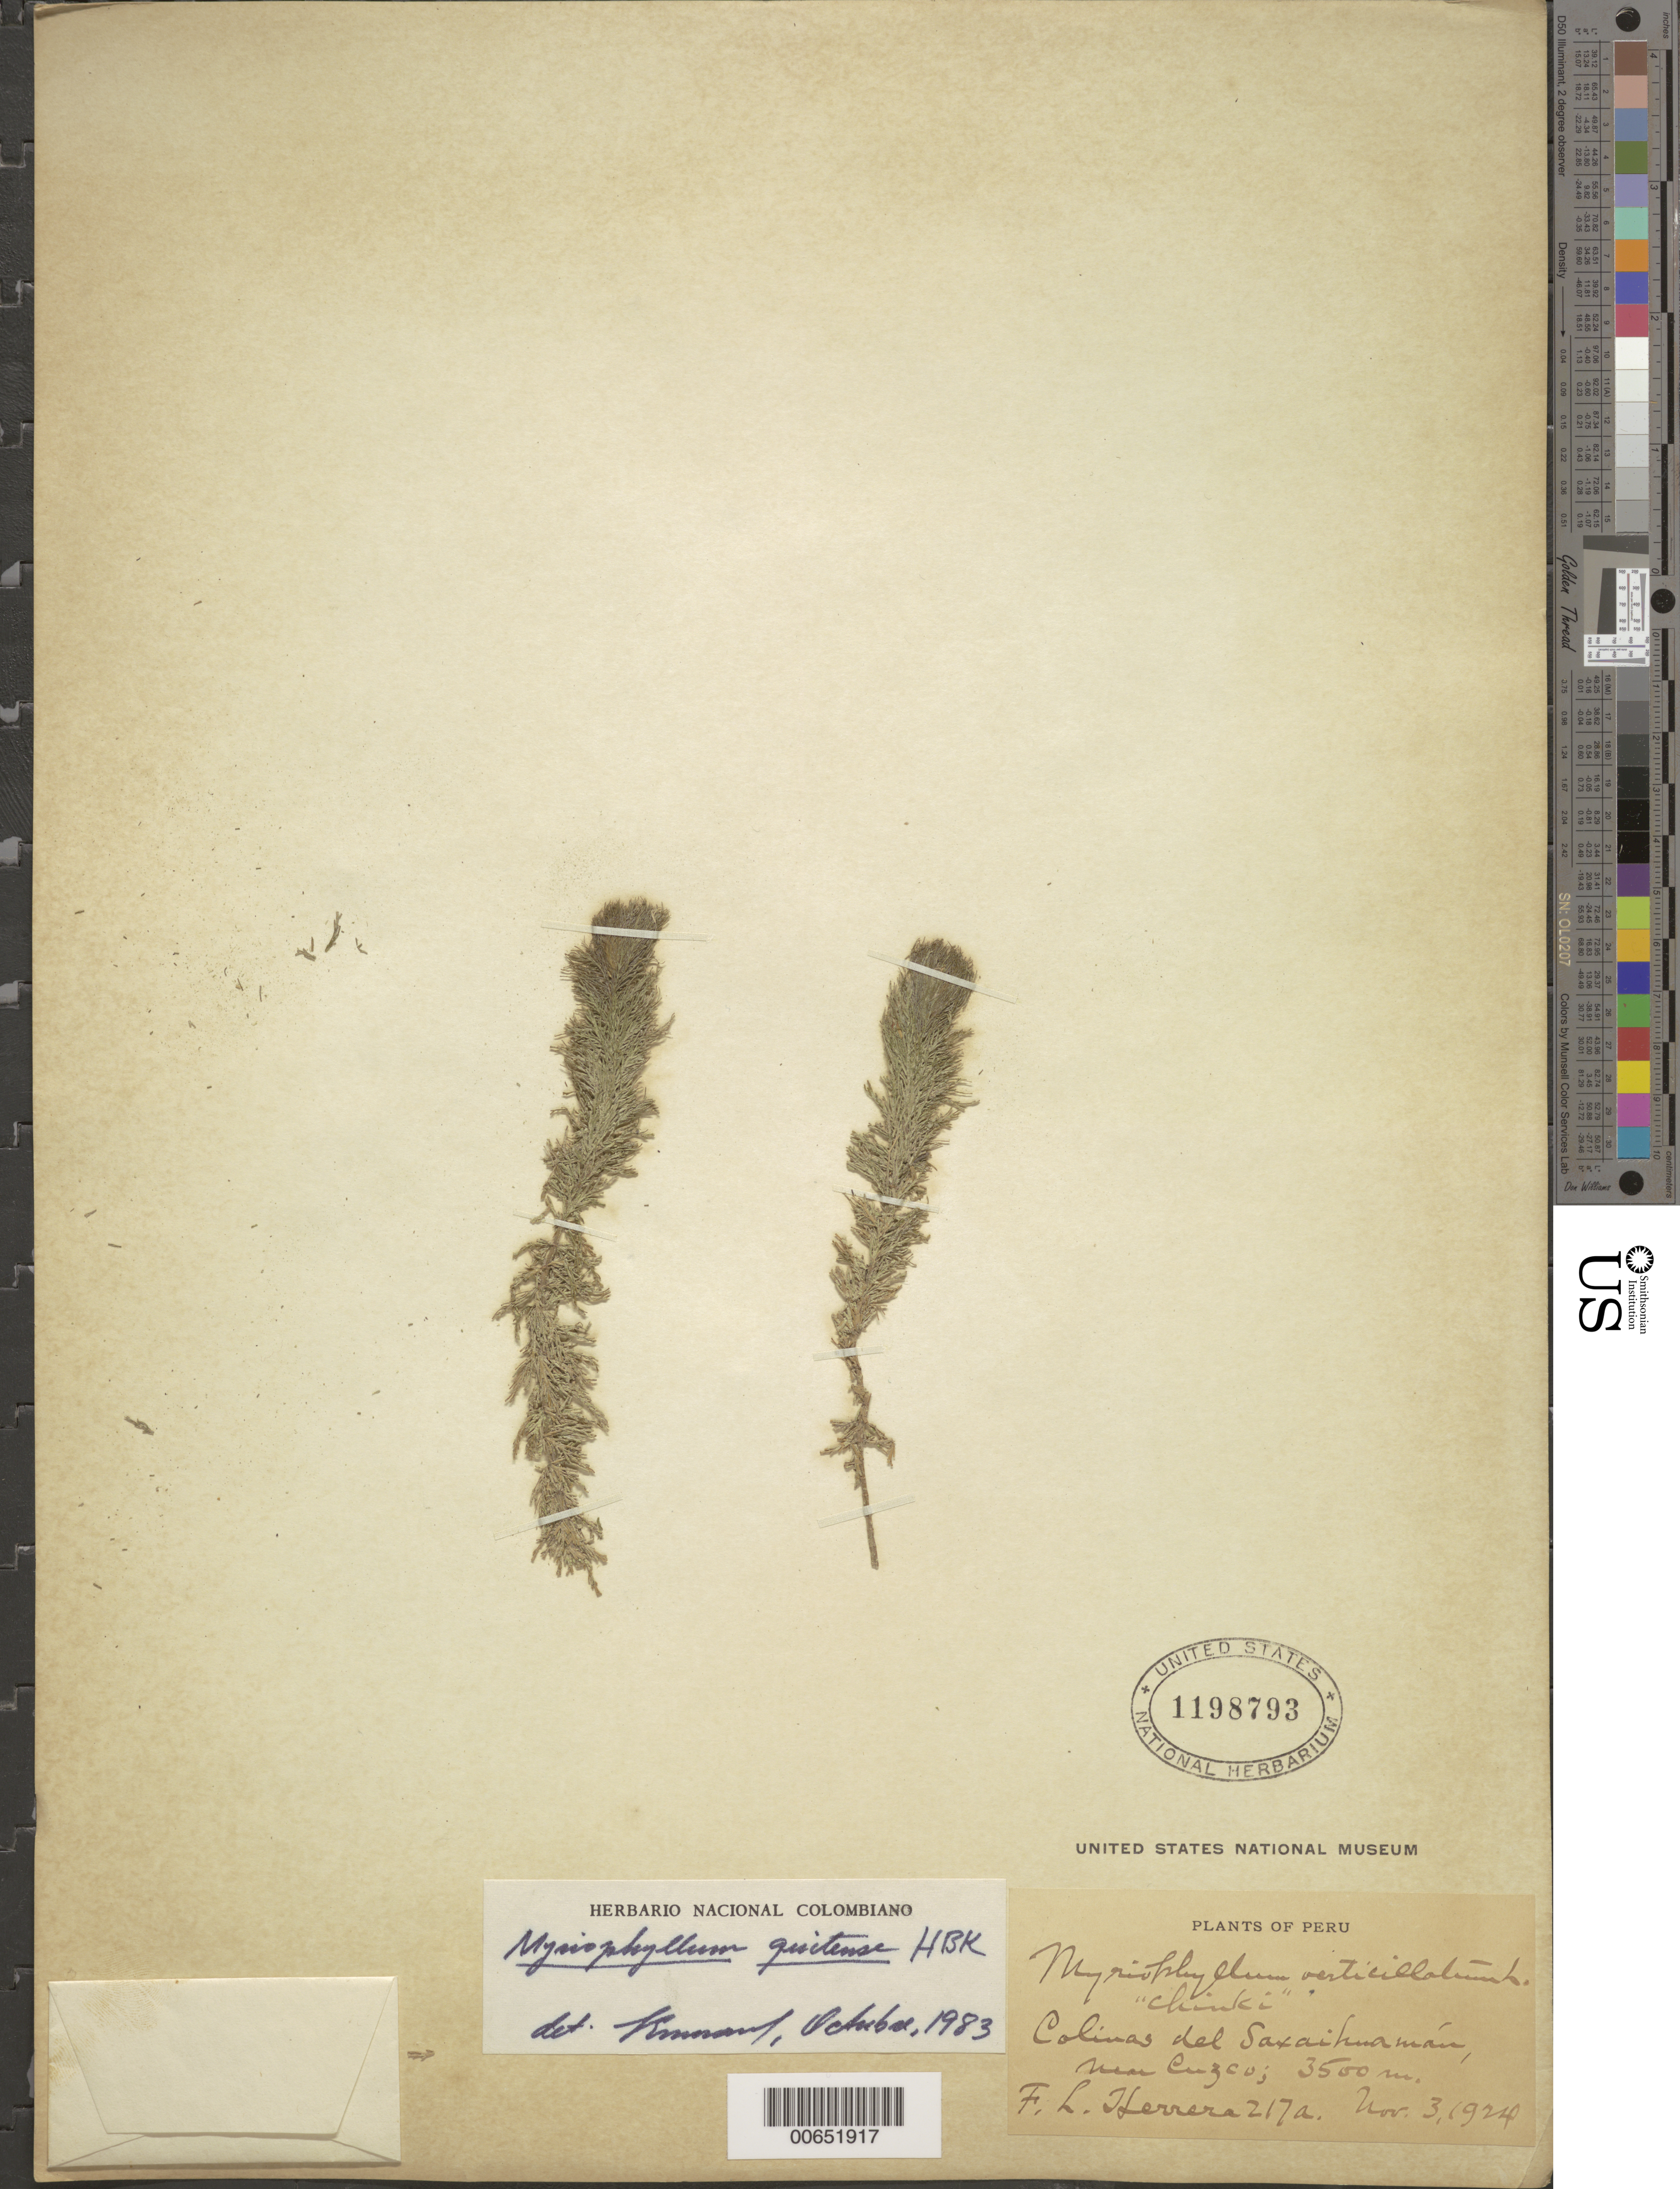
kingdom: Plantae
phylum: Tracheophyta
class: Magnoliopsida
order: Saxifragales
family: Haloragaceae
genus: Myriophyllum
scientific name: Myriophyllum quitense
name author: Kunth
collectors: F. L. Herrera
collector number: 217a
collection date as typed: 03 Nov 1924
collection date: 1924-11-03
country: Peru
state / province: Cusco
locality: Colinas del Saxaihuamau [?]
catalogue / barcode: US 1198793